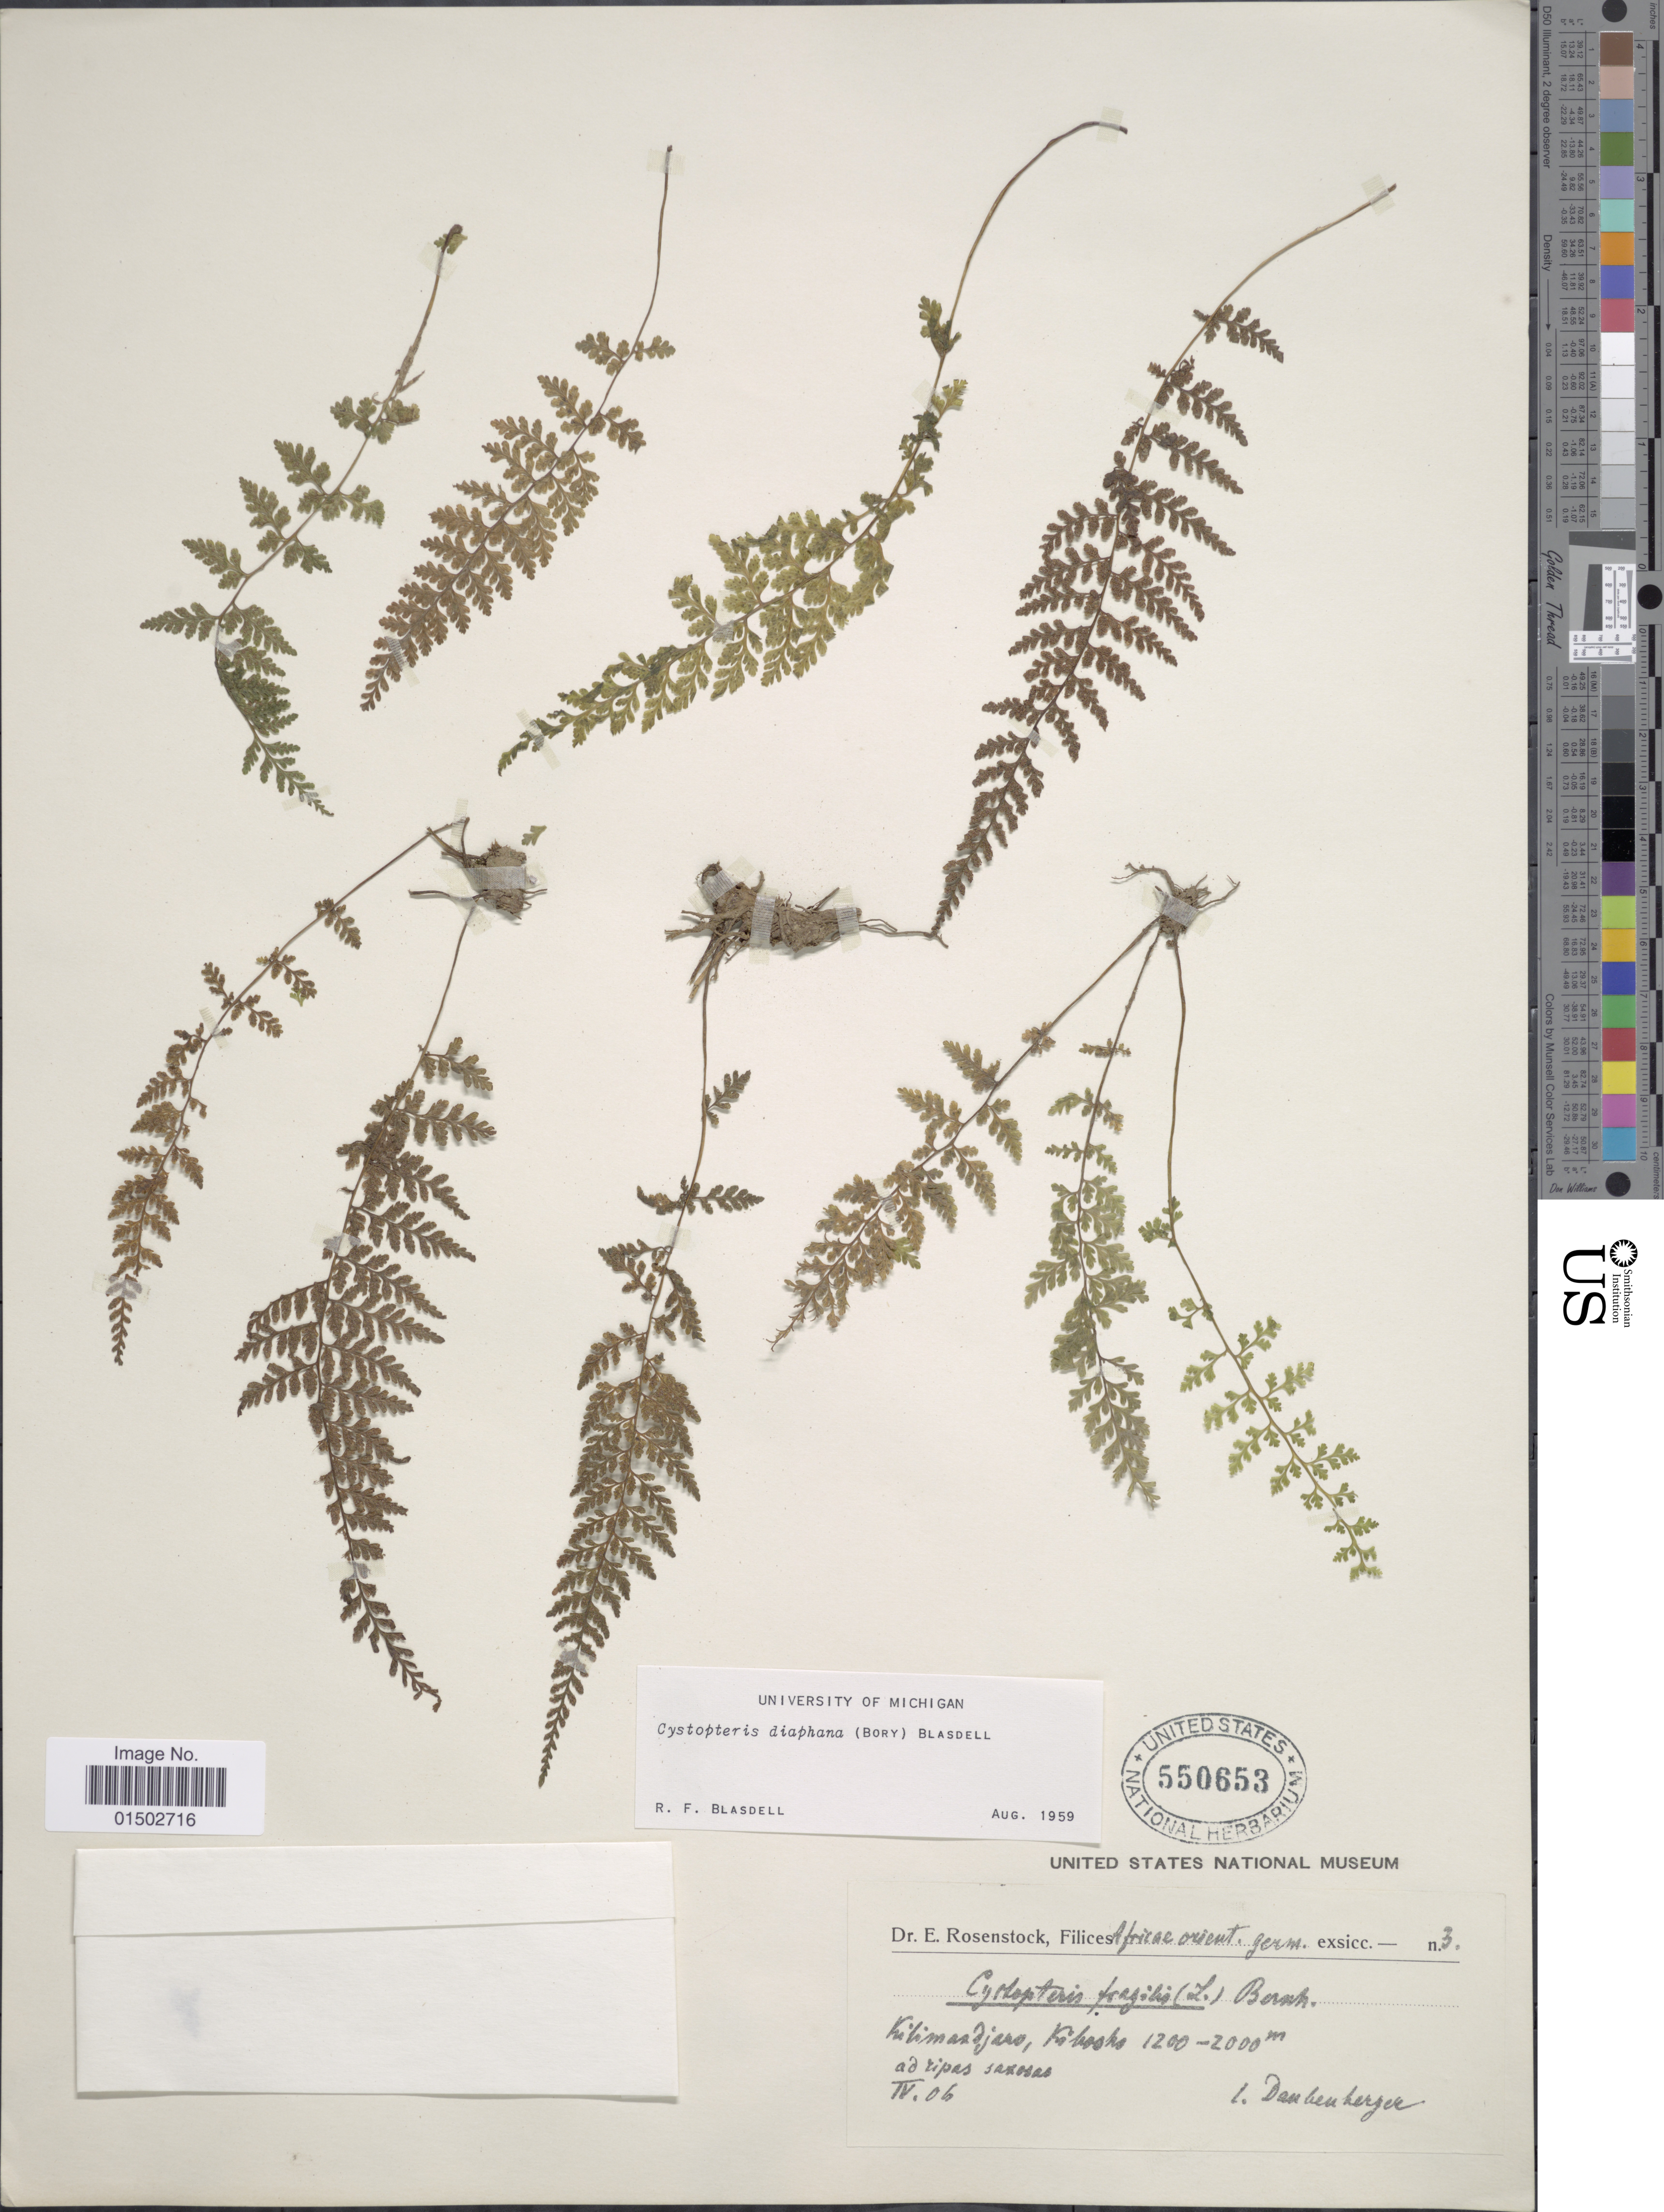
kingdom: Plantae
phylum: Tracheophyta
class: Polypodiopsida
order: Polypodiales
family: Cystopteridaceae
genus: Cystopteris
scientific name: Cystopteris diaphana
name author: (Bory) Blasdell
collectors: P. Daubenberger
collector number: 3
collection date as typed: Transcribed d/m/y: /4/6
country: Tanzania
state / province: Kilimanjaro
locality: Kilimandjaro, Kibosho.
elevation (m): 1200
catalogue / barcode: US 550653